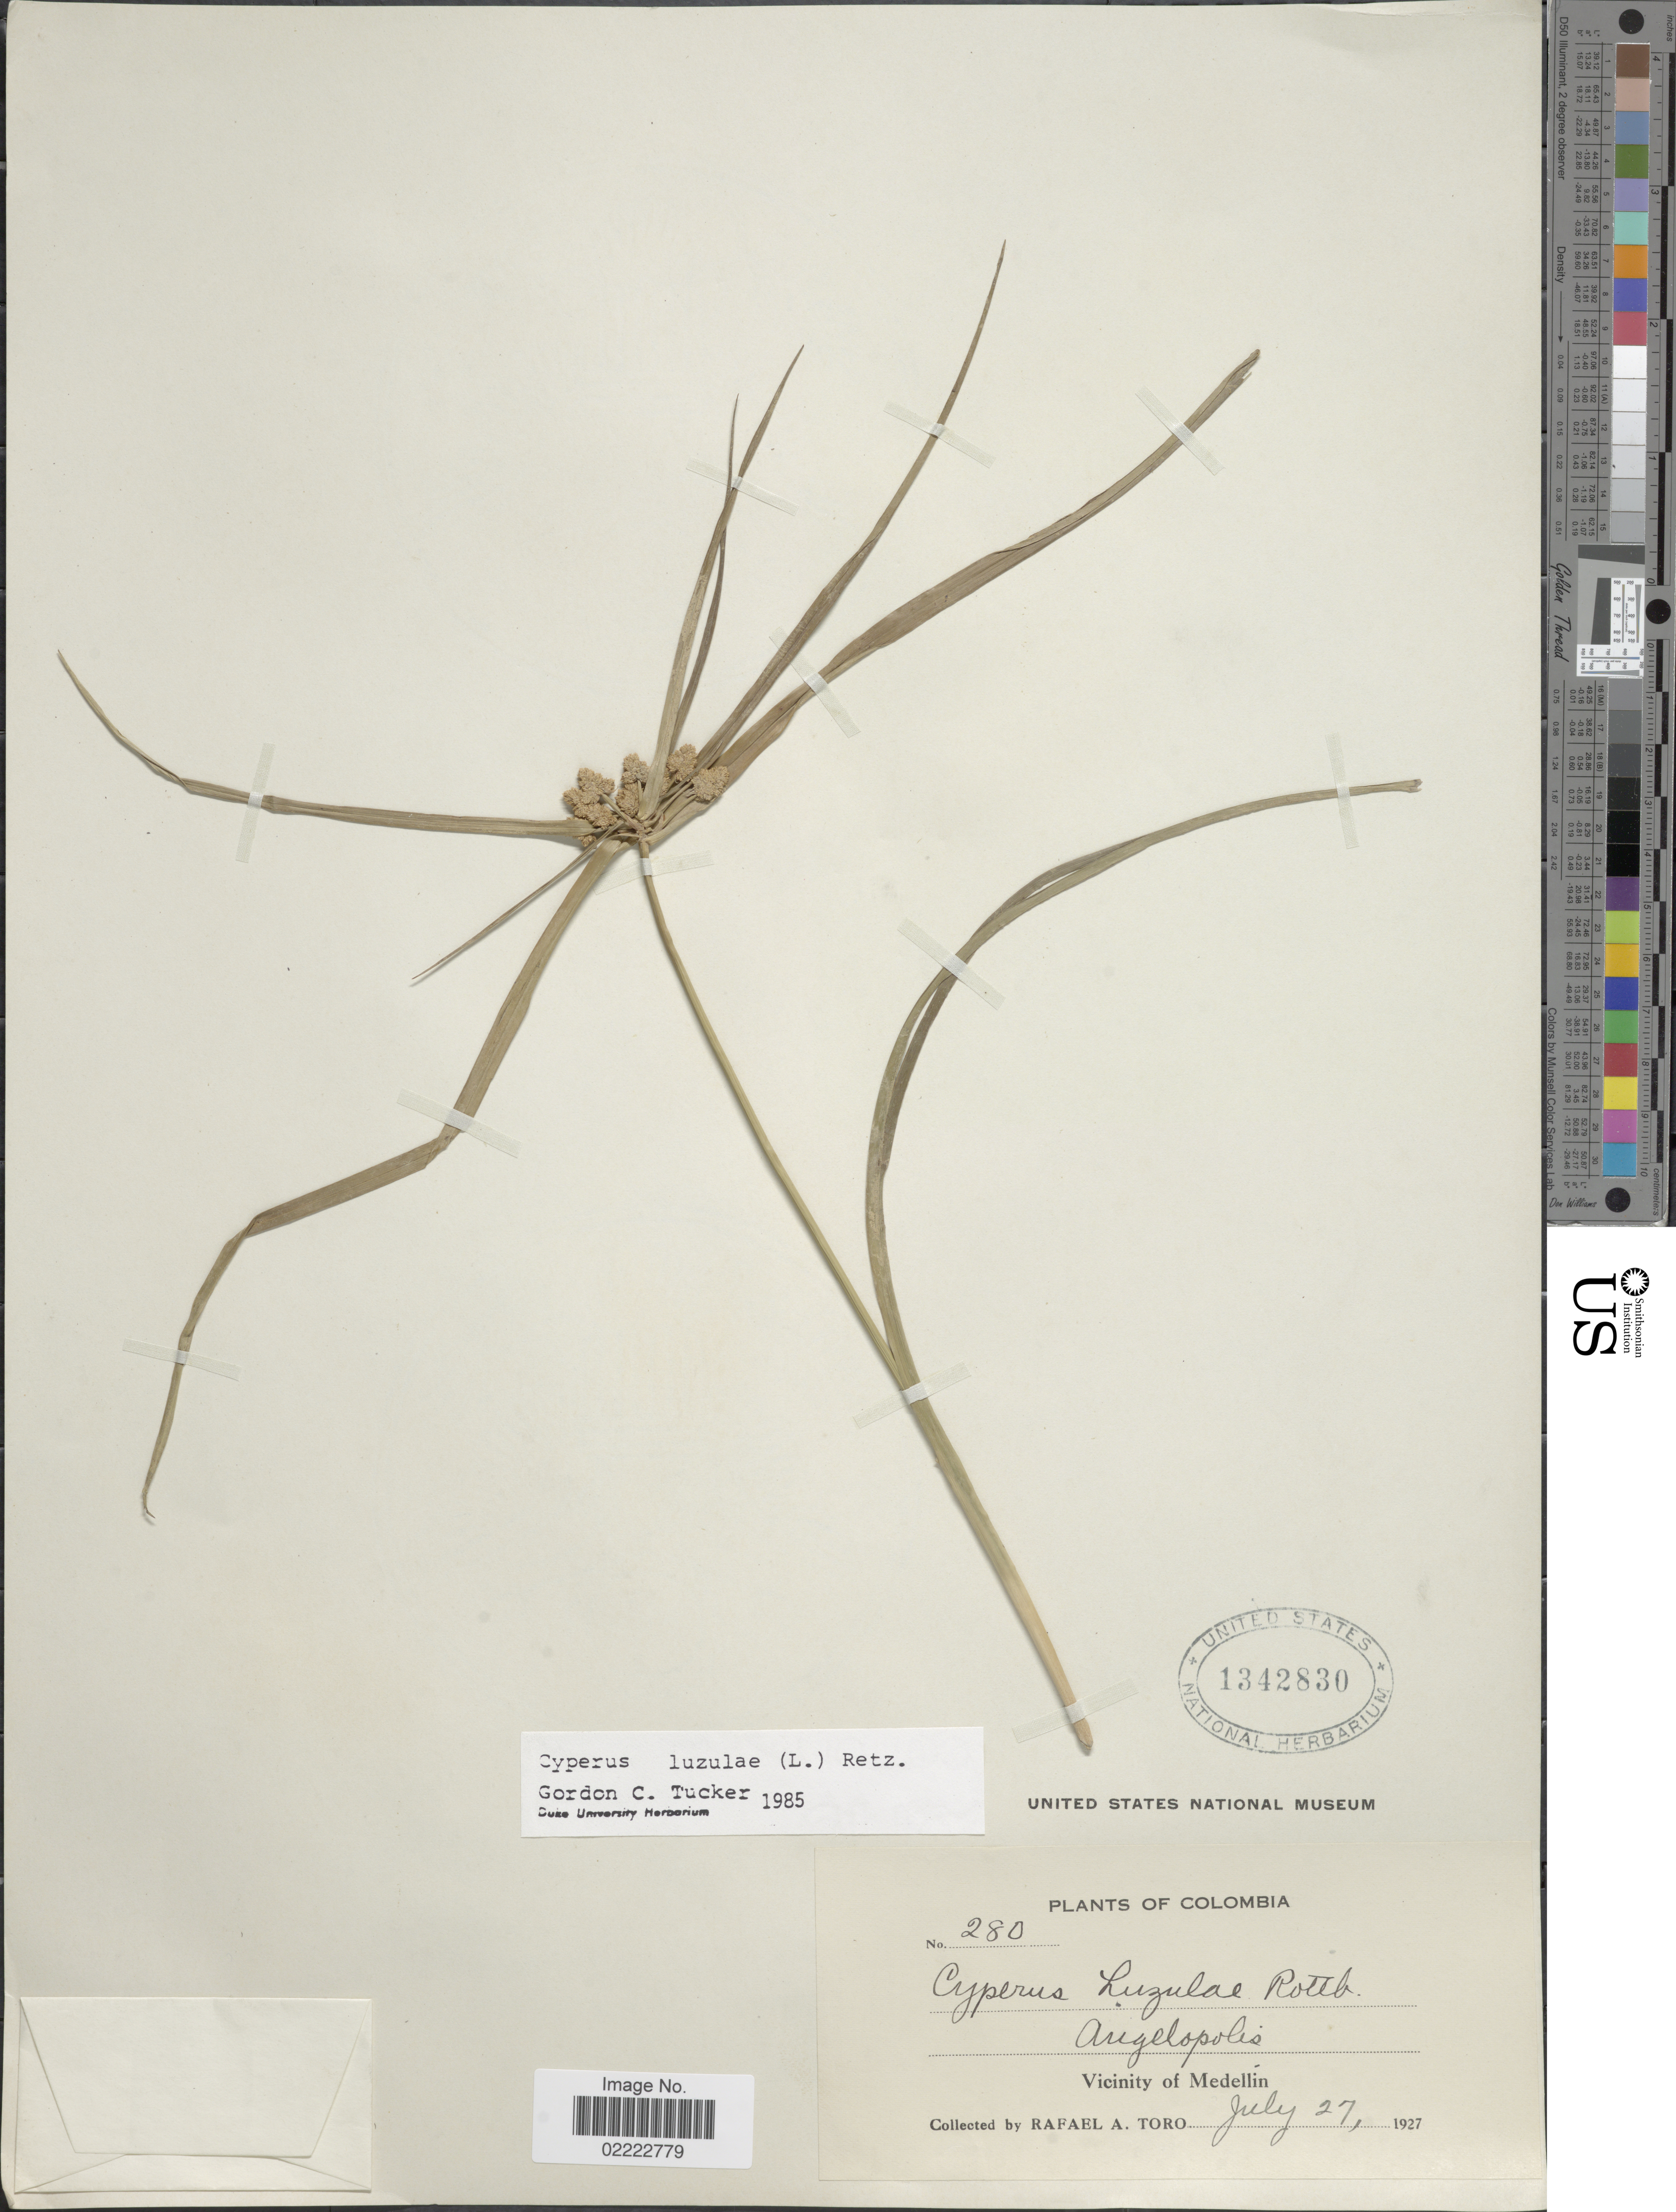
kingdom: Plantae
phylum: Tracheophyta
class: Liliopsida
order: Poales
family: Cyperaceae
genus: Cyperus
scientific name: Cyperus luzulae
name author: (L.) Rottb. ex Retz.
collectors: R. A. Toro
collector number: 280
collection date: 1927-07-27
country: Colombia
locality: Angelopolis, Vicinity of Medellín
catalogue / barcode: US 1342830